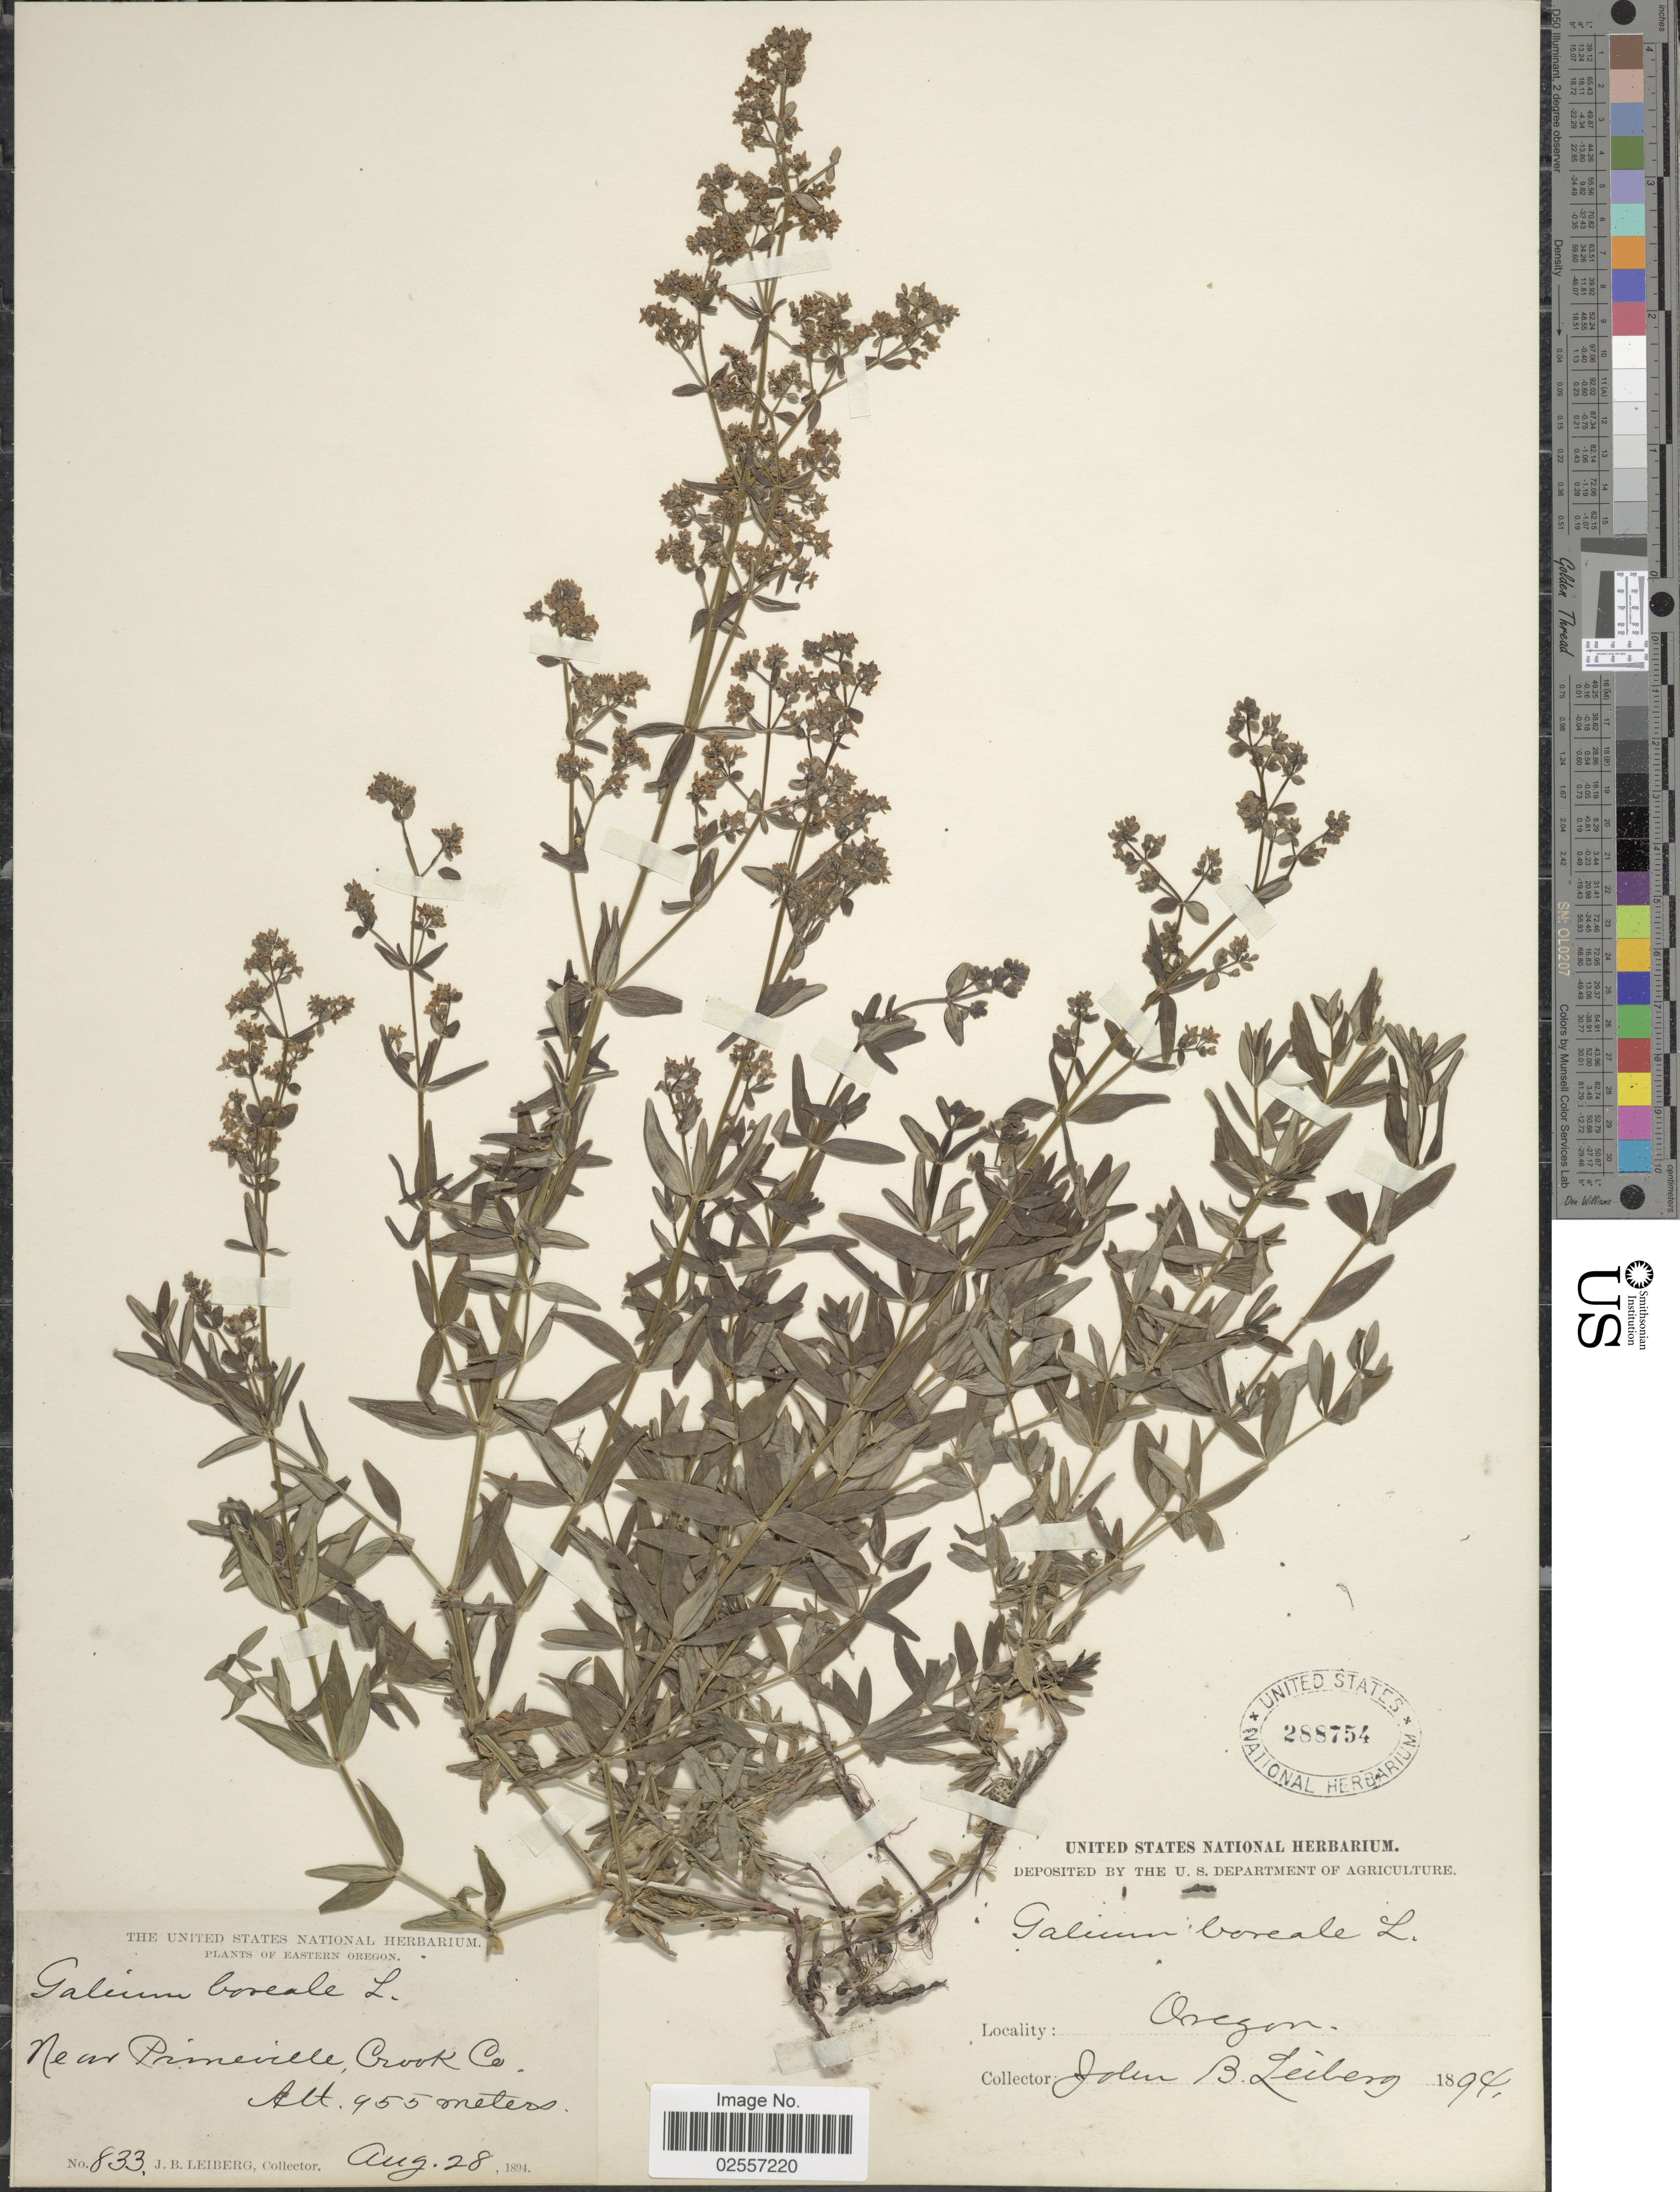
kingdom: Plantae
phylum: Tracheophyta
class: Magnoliopsida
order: Gentianales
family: Rubiaceae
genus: Galium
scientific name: Galium boreale L.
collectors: J. B. Leiberg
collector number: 833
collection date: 1894-08-28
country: United States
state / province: Oregon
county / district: Crook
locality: Eastern Oregon. Near Prineville, Crook Co.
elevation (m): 955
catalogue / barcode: US 288754